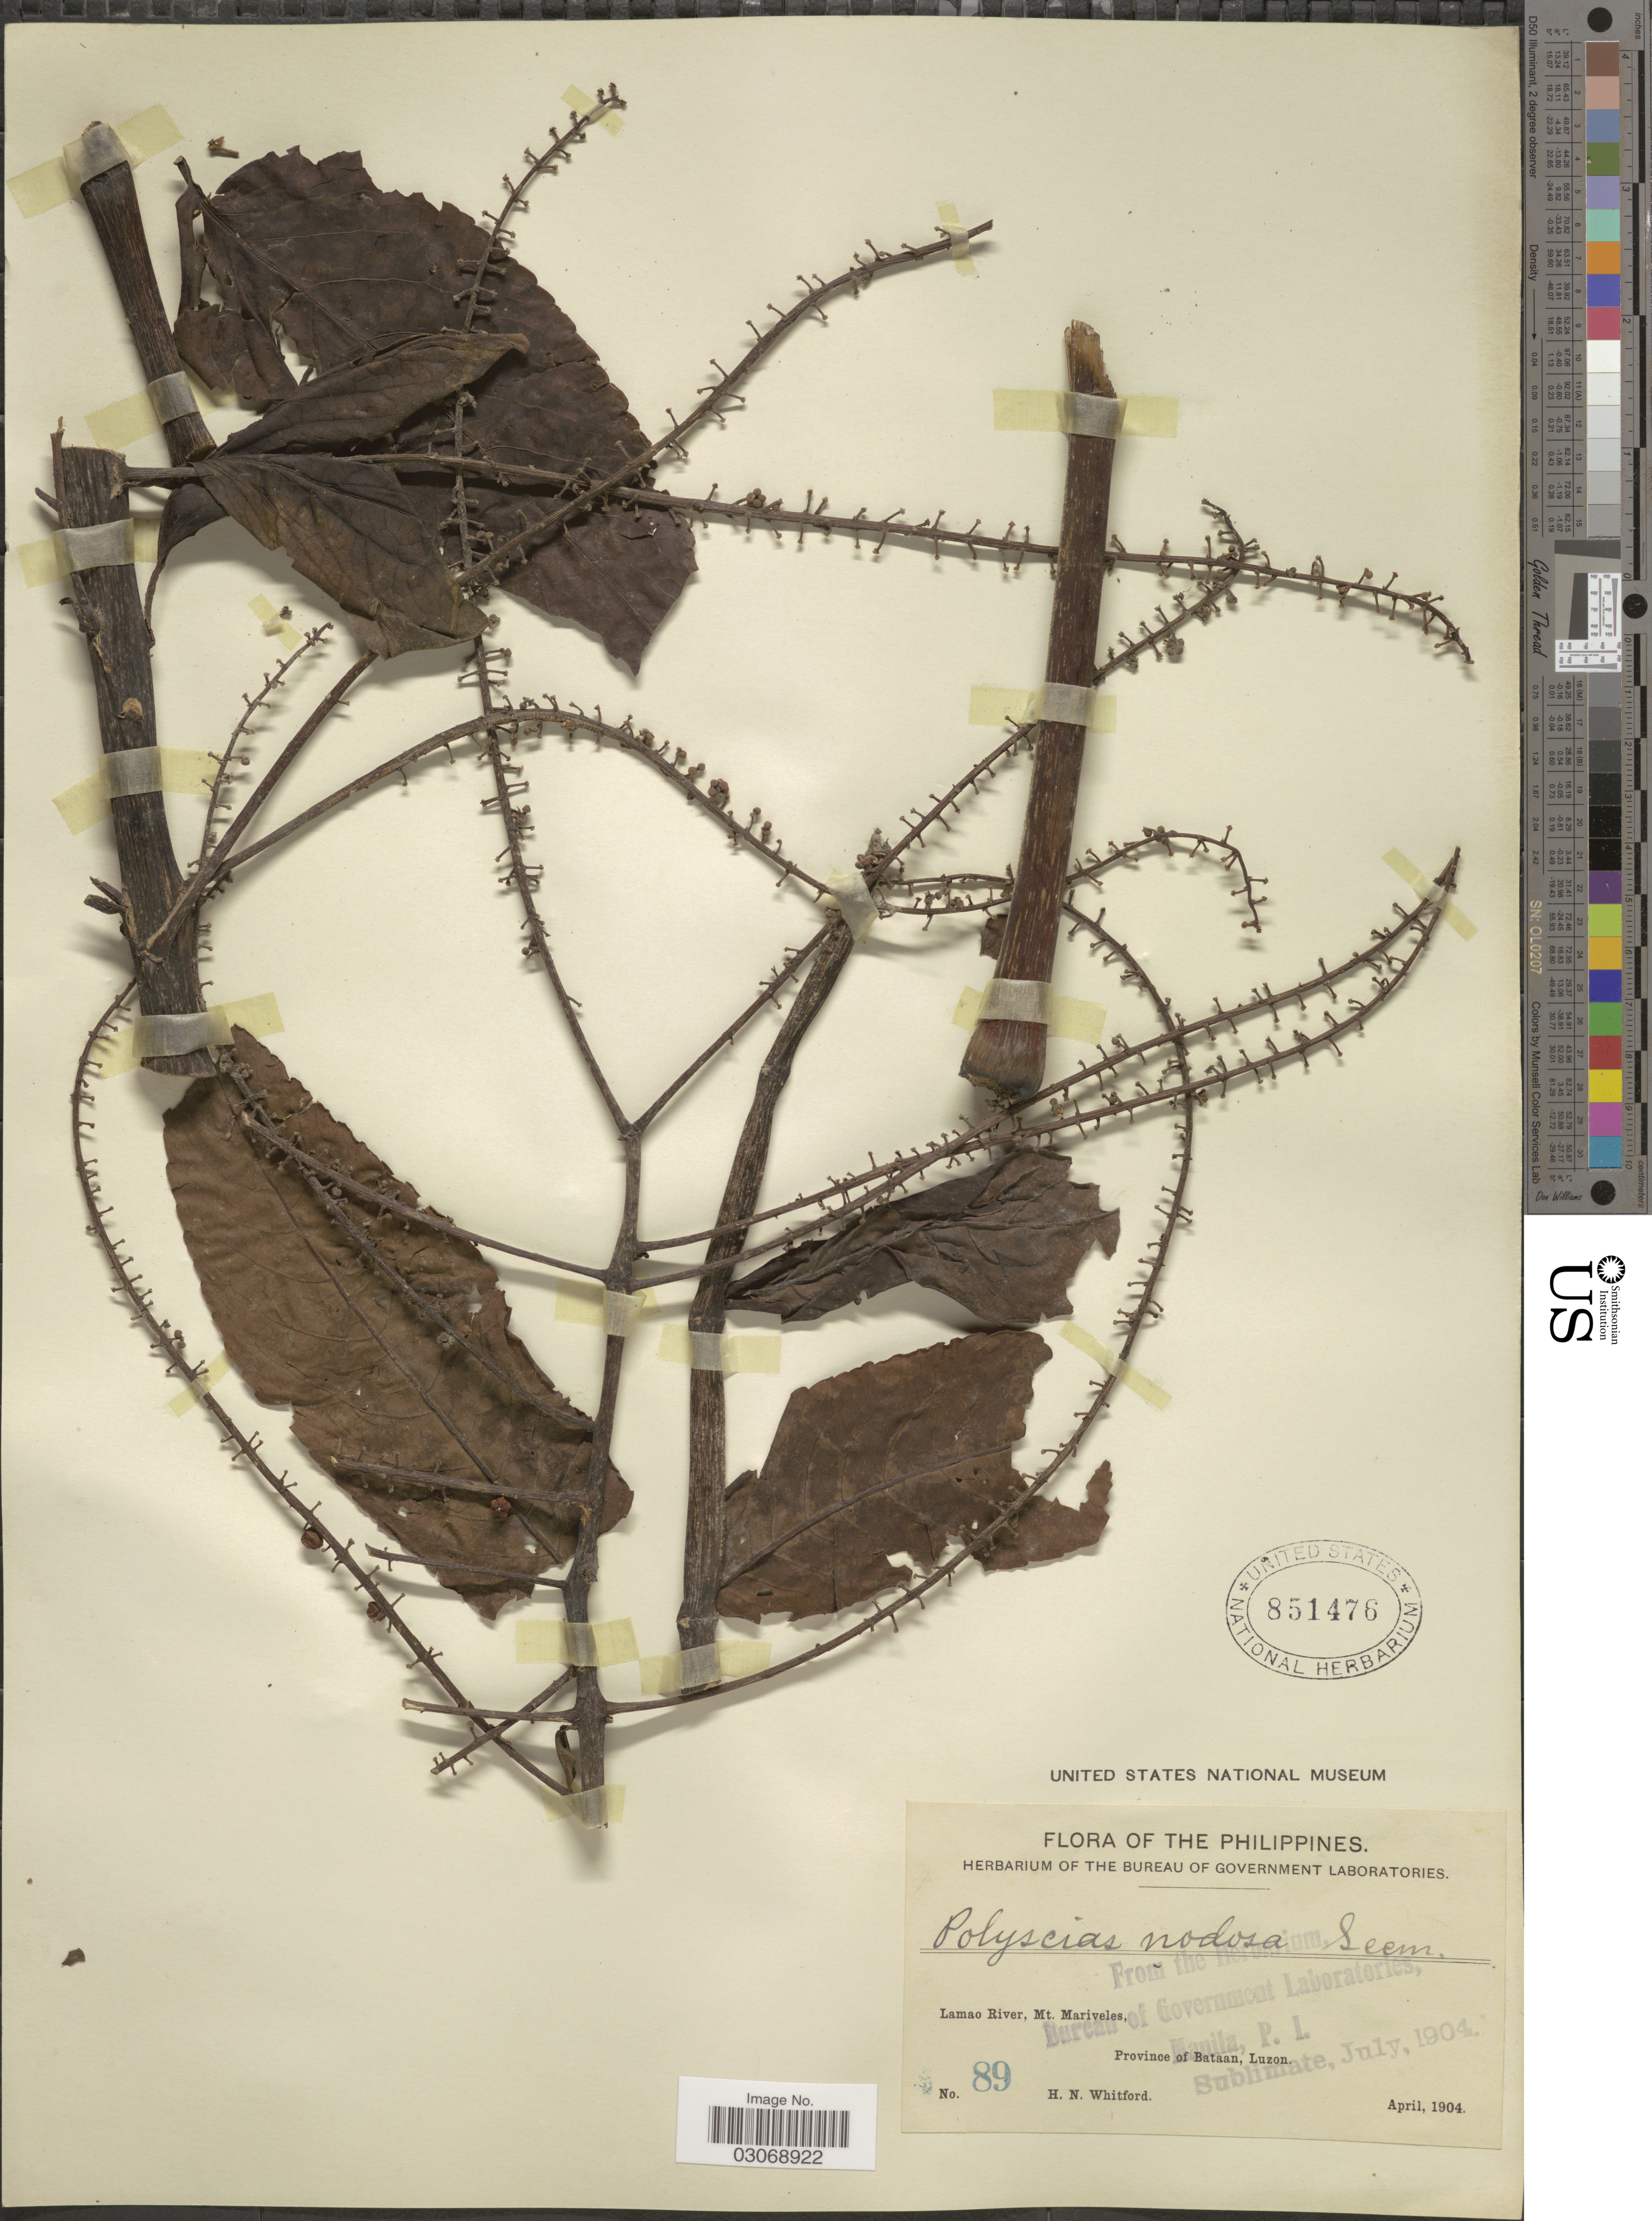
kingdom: Plantae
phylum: Tracheophyta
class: Magnoliopsida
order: Apiales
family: Araliaceae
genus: Polyscias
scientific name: Polyscias nodosa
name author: (Blume) Seem.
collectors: H. N. Whitford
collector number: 89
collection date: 1904-04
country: Philippines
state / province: Cagayan Valley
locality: Lamao River, Mt. Mariveles, Province of Bataan, Luzon.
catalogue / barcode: US 851476